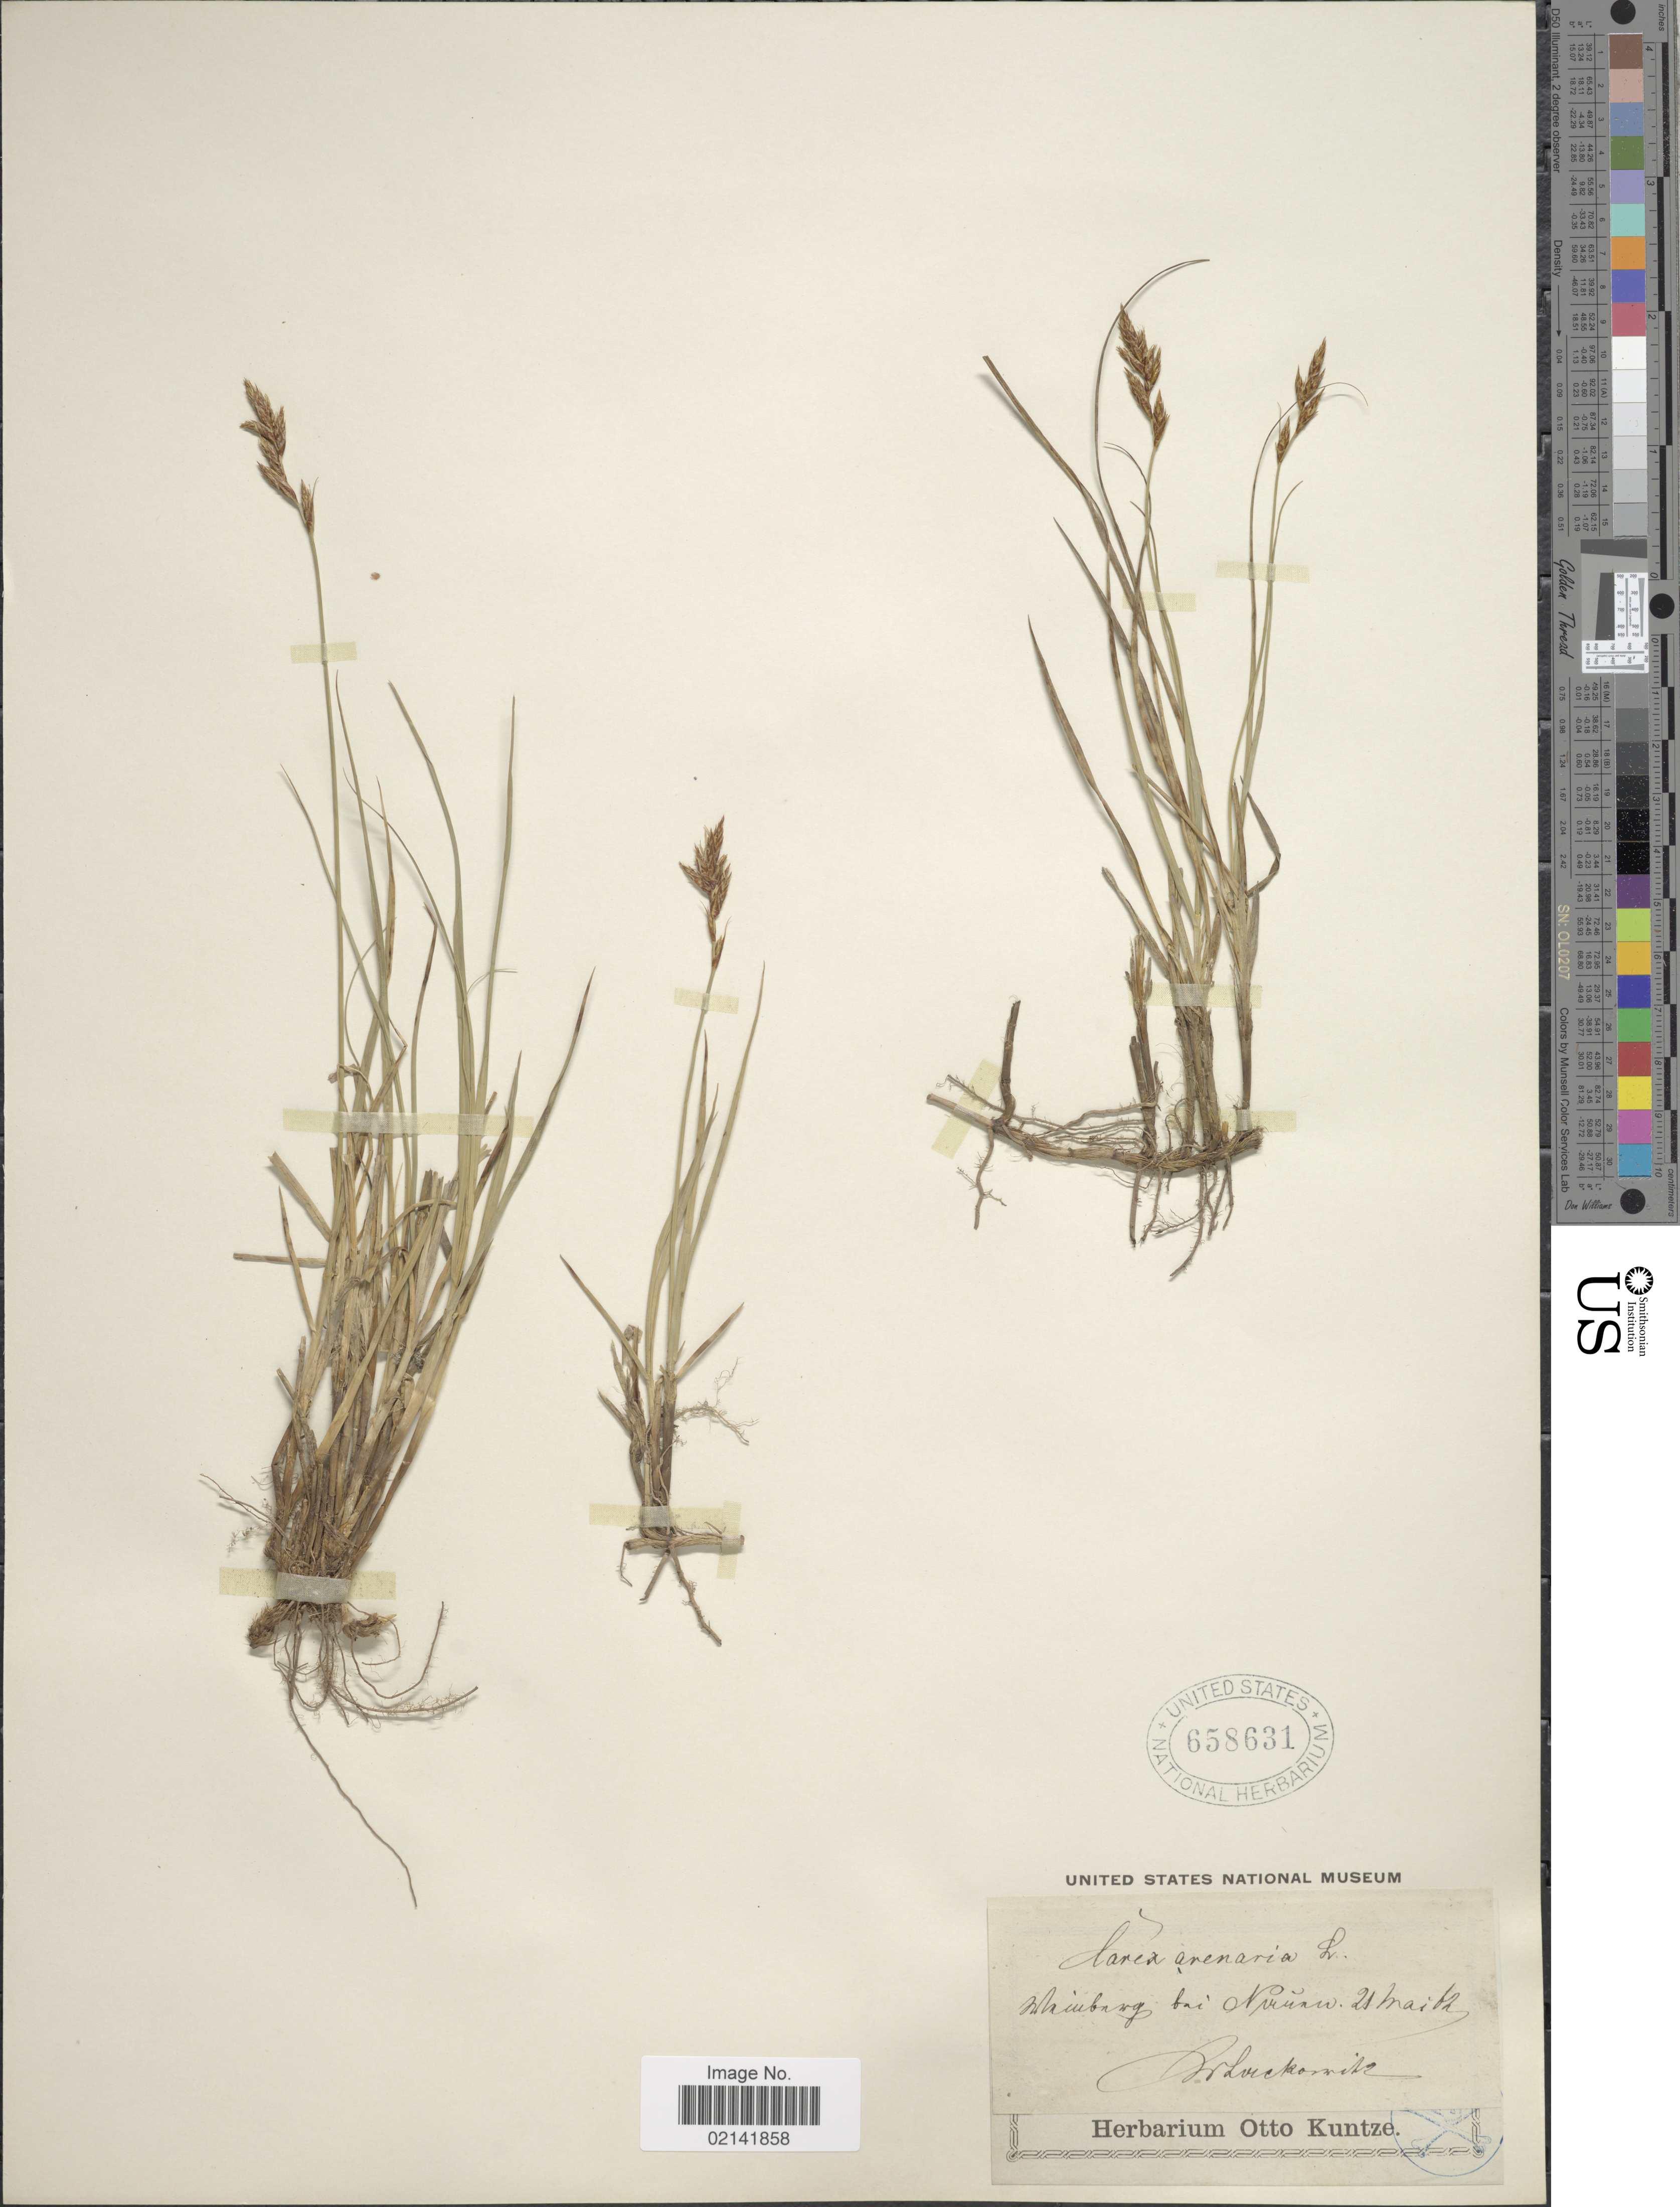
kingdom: Plantae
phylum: Tracheophyta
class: Liliopsida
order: Poales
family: Cyperaceae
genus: Carex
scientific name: Carex arenaria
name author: L.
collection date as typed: Transcribed d/m/y: 21/5/62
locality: Zliumburg bai Nerian [interpreted]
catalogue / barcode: US 658631